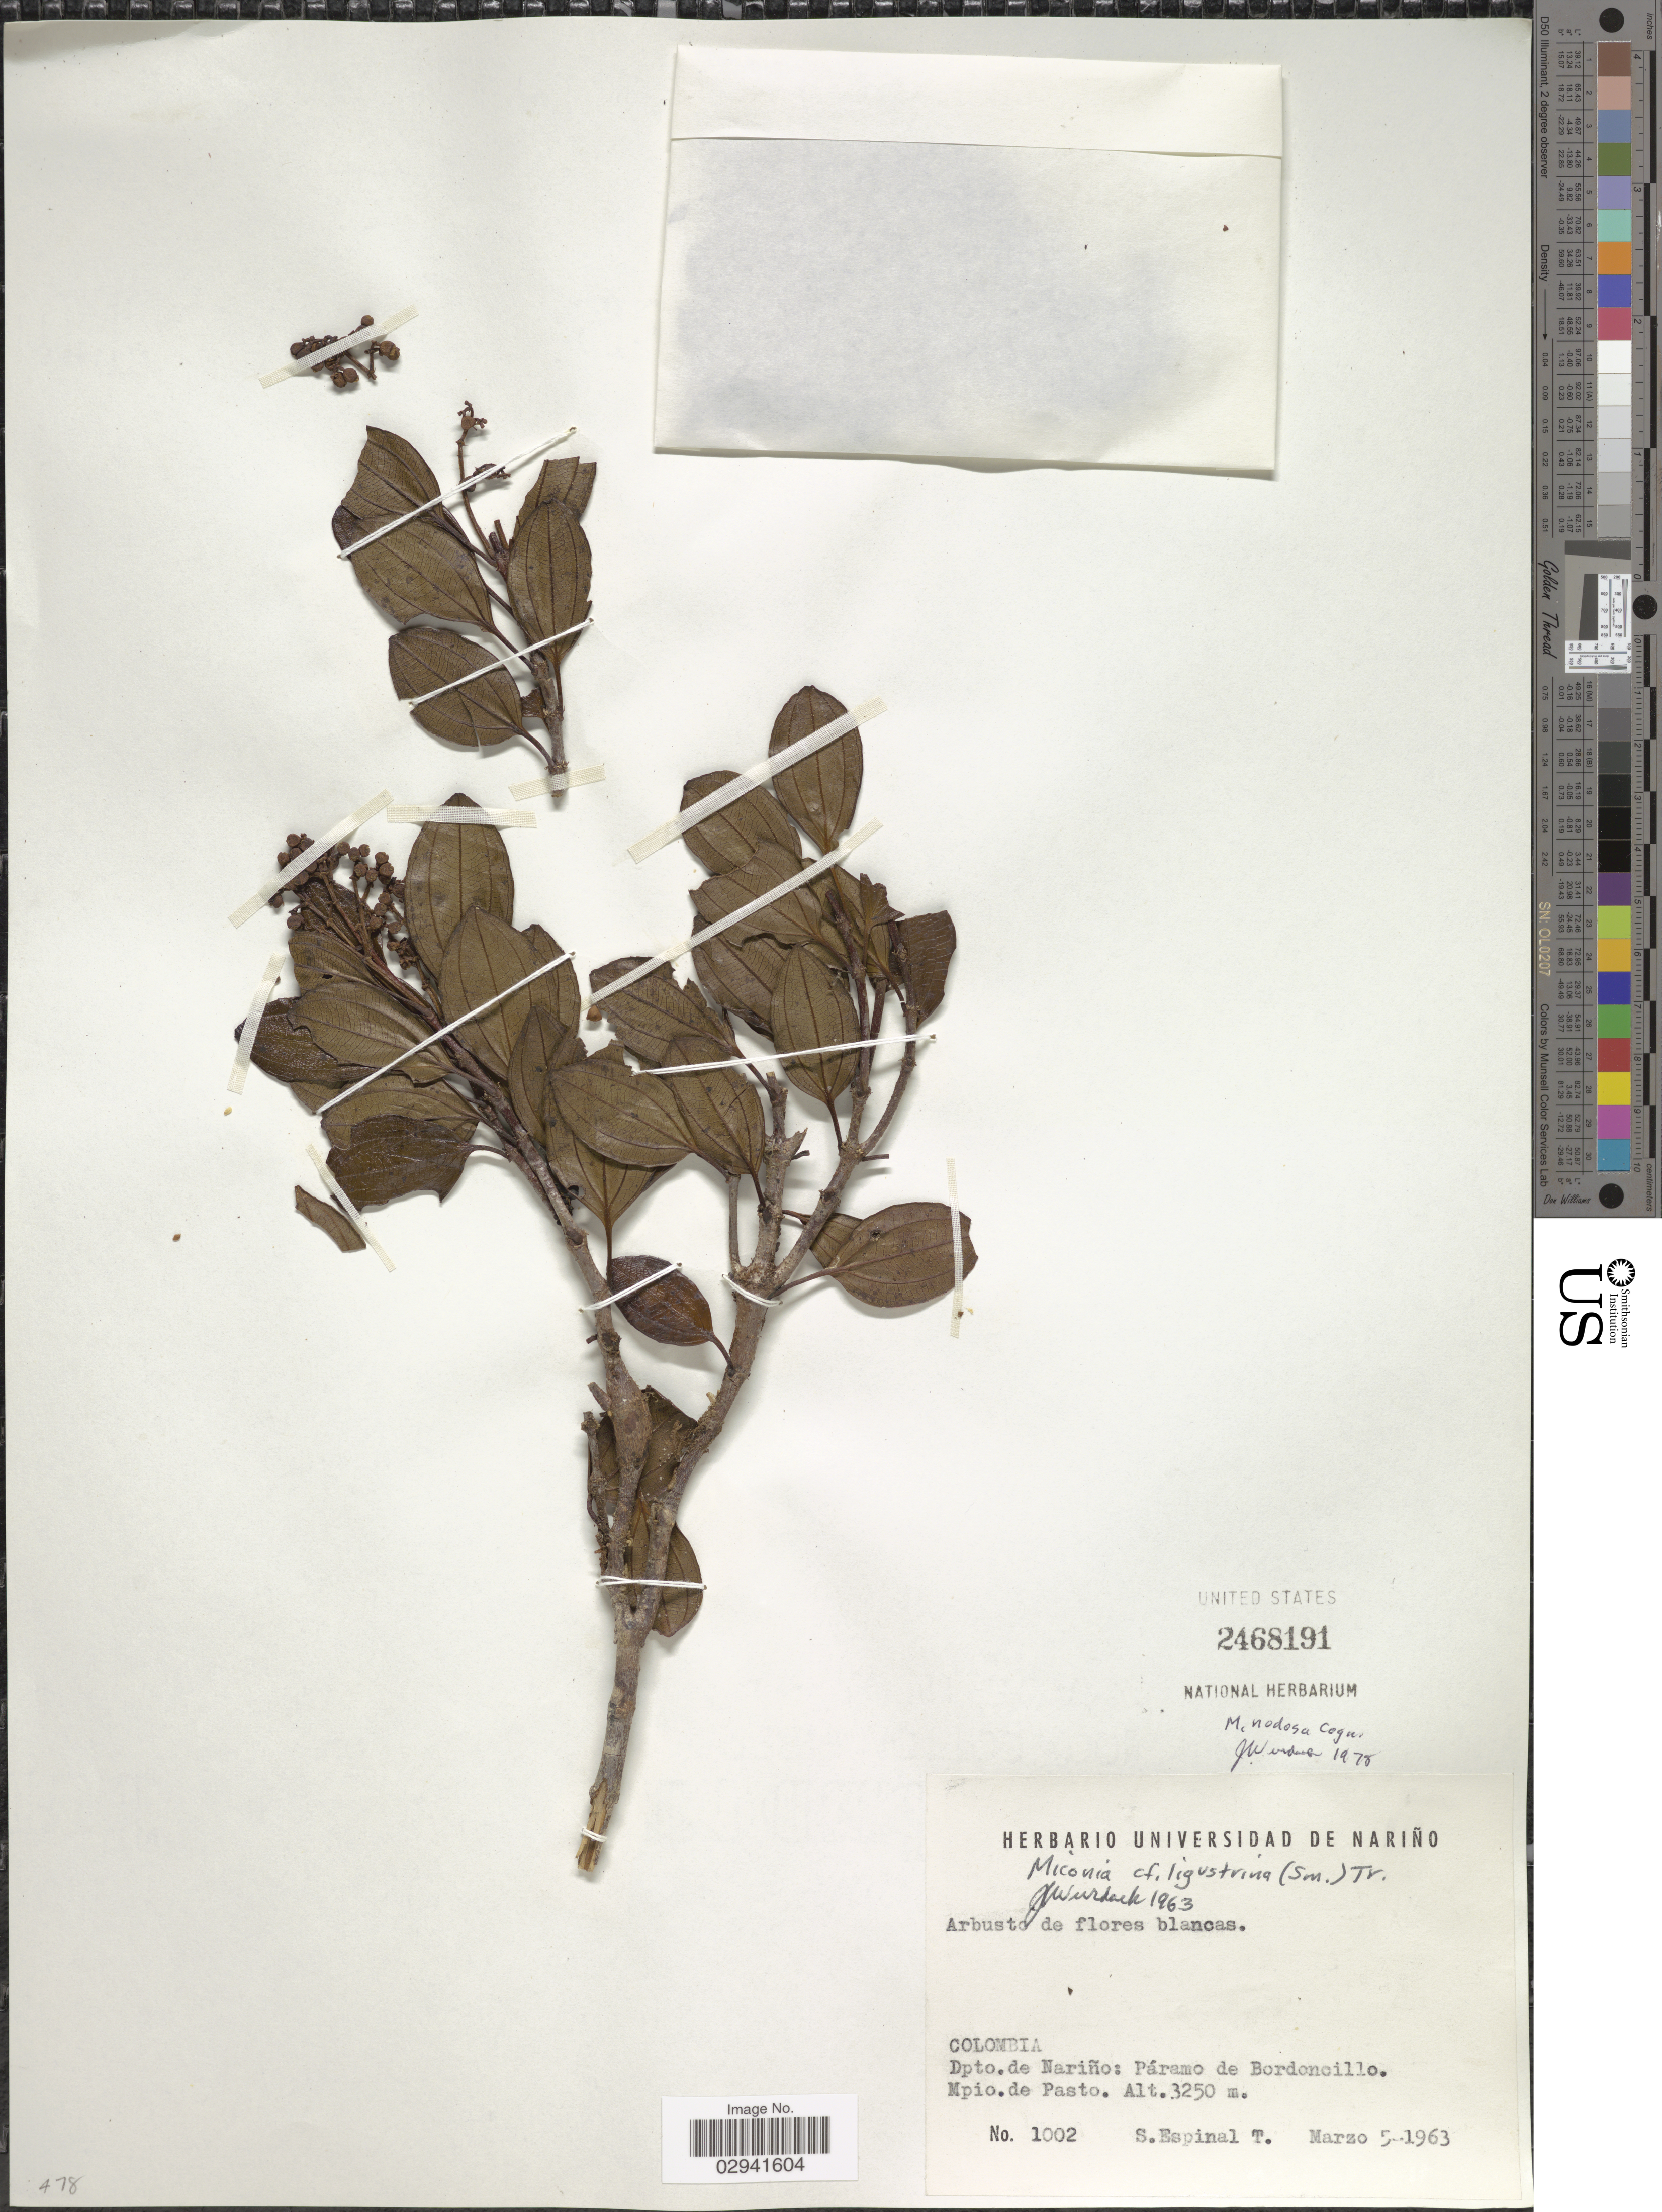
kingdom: Plantae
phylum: Tracheophyta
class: Magnoliopsida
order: Myrtales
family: Melastomataceae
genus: Miconia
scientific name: Miconia nodosa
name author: Cogn.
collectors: S. Espinal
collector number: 1002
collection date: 1963-03-05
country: Colombia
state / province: Nariño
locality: Dpto. de Nariño: Páramo de Bordoncillo. Mpio. de Pasto.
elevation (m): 3250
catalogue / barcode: US 2468191